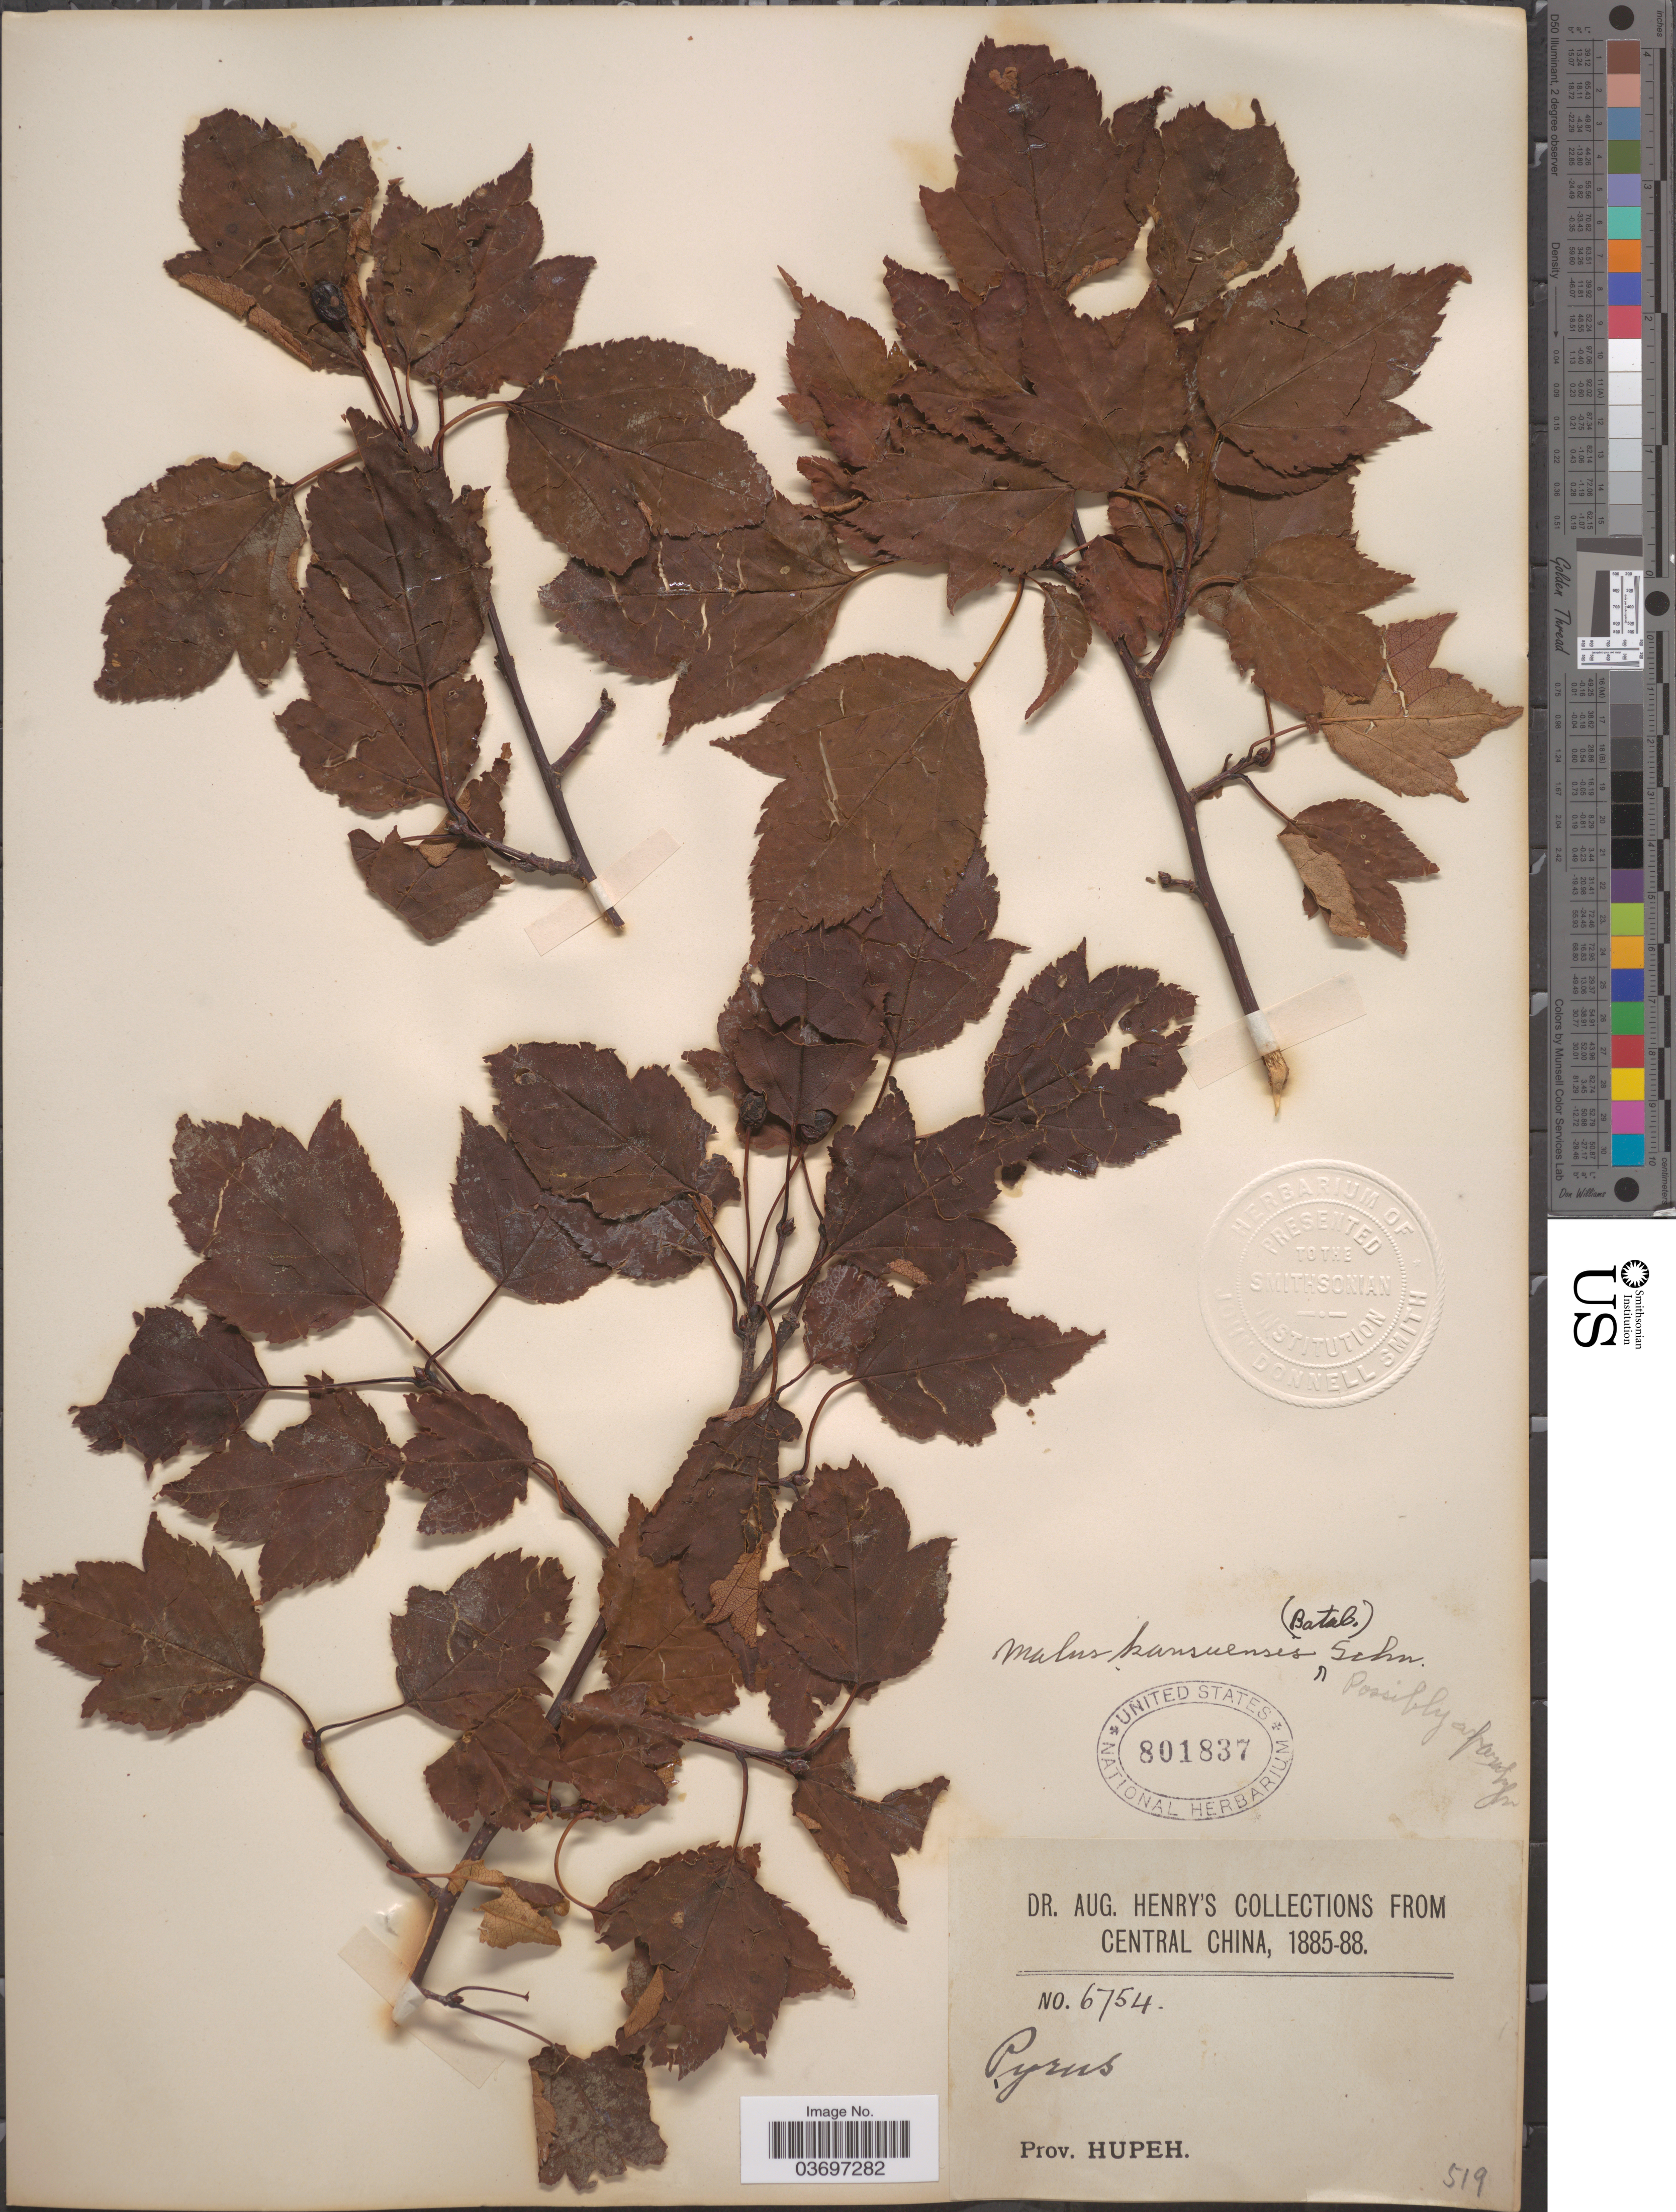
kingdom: Plantae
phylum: Tracheophyta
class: Magnoliopsida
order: Rosales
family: Rosaceae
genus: Malus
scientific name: Malus kansuensis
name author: (Batalin) C.K. Schneid.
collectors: A. Henry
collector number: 6754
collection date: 1885/1888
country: China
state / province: Hubei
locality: Central China. Prov. Hupeh.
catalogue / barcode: US 801837